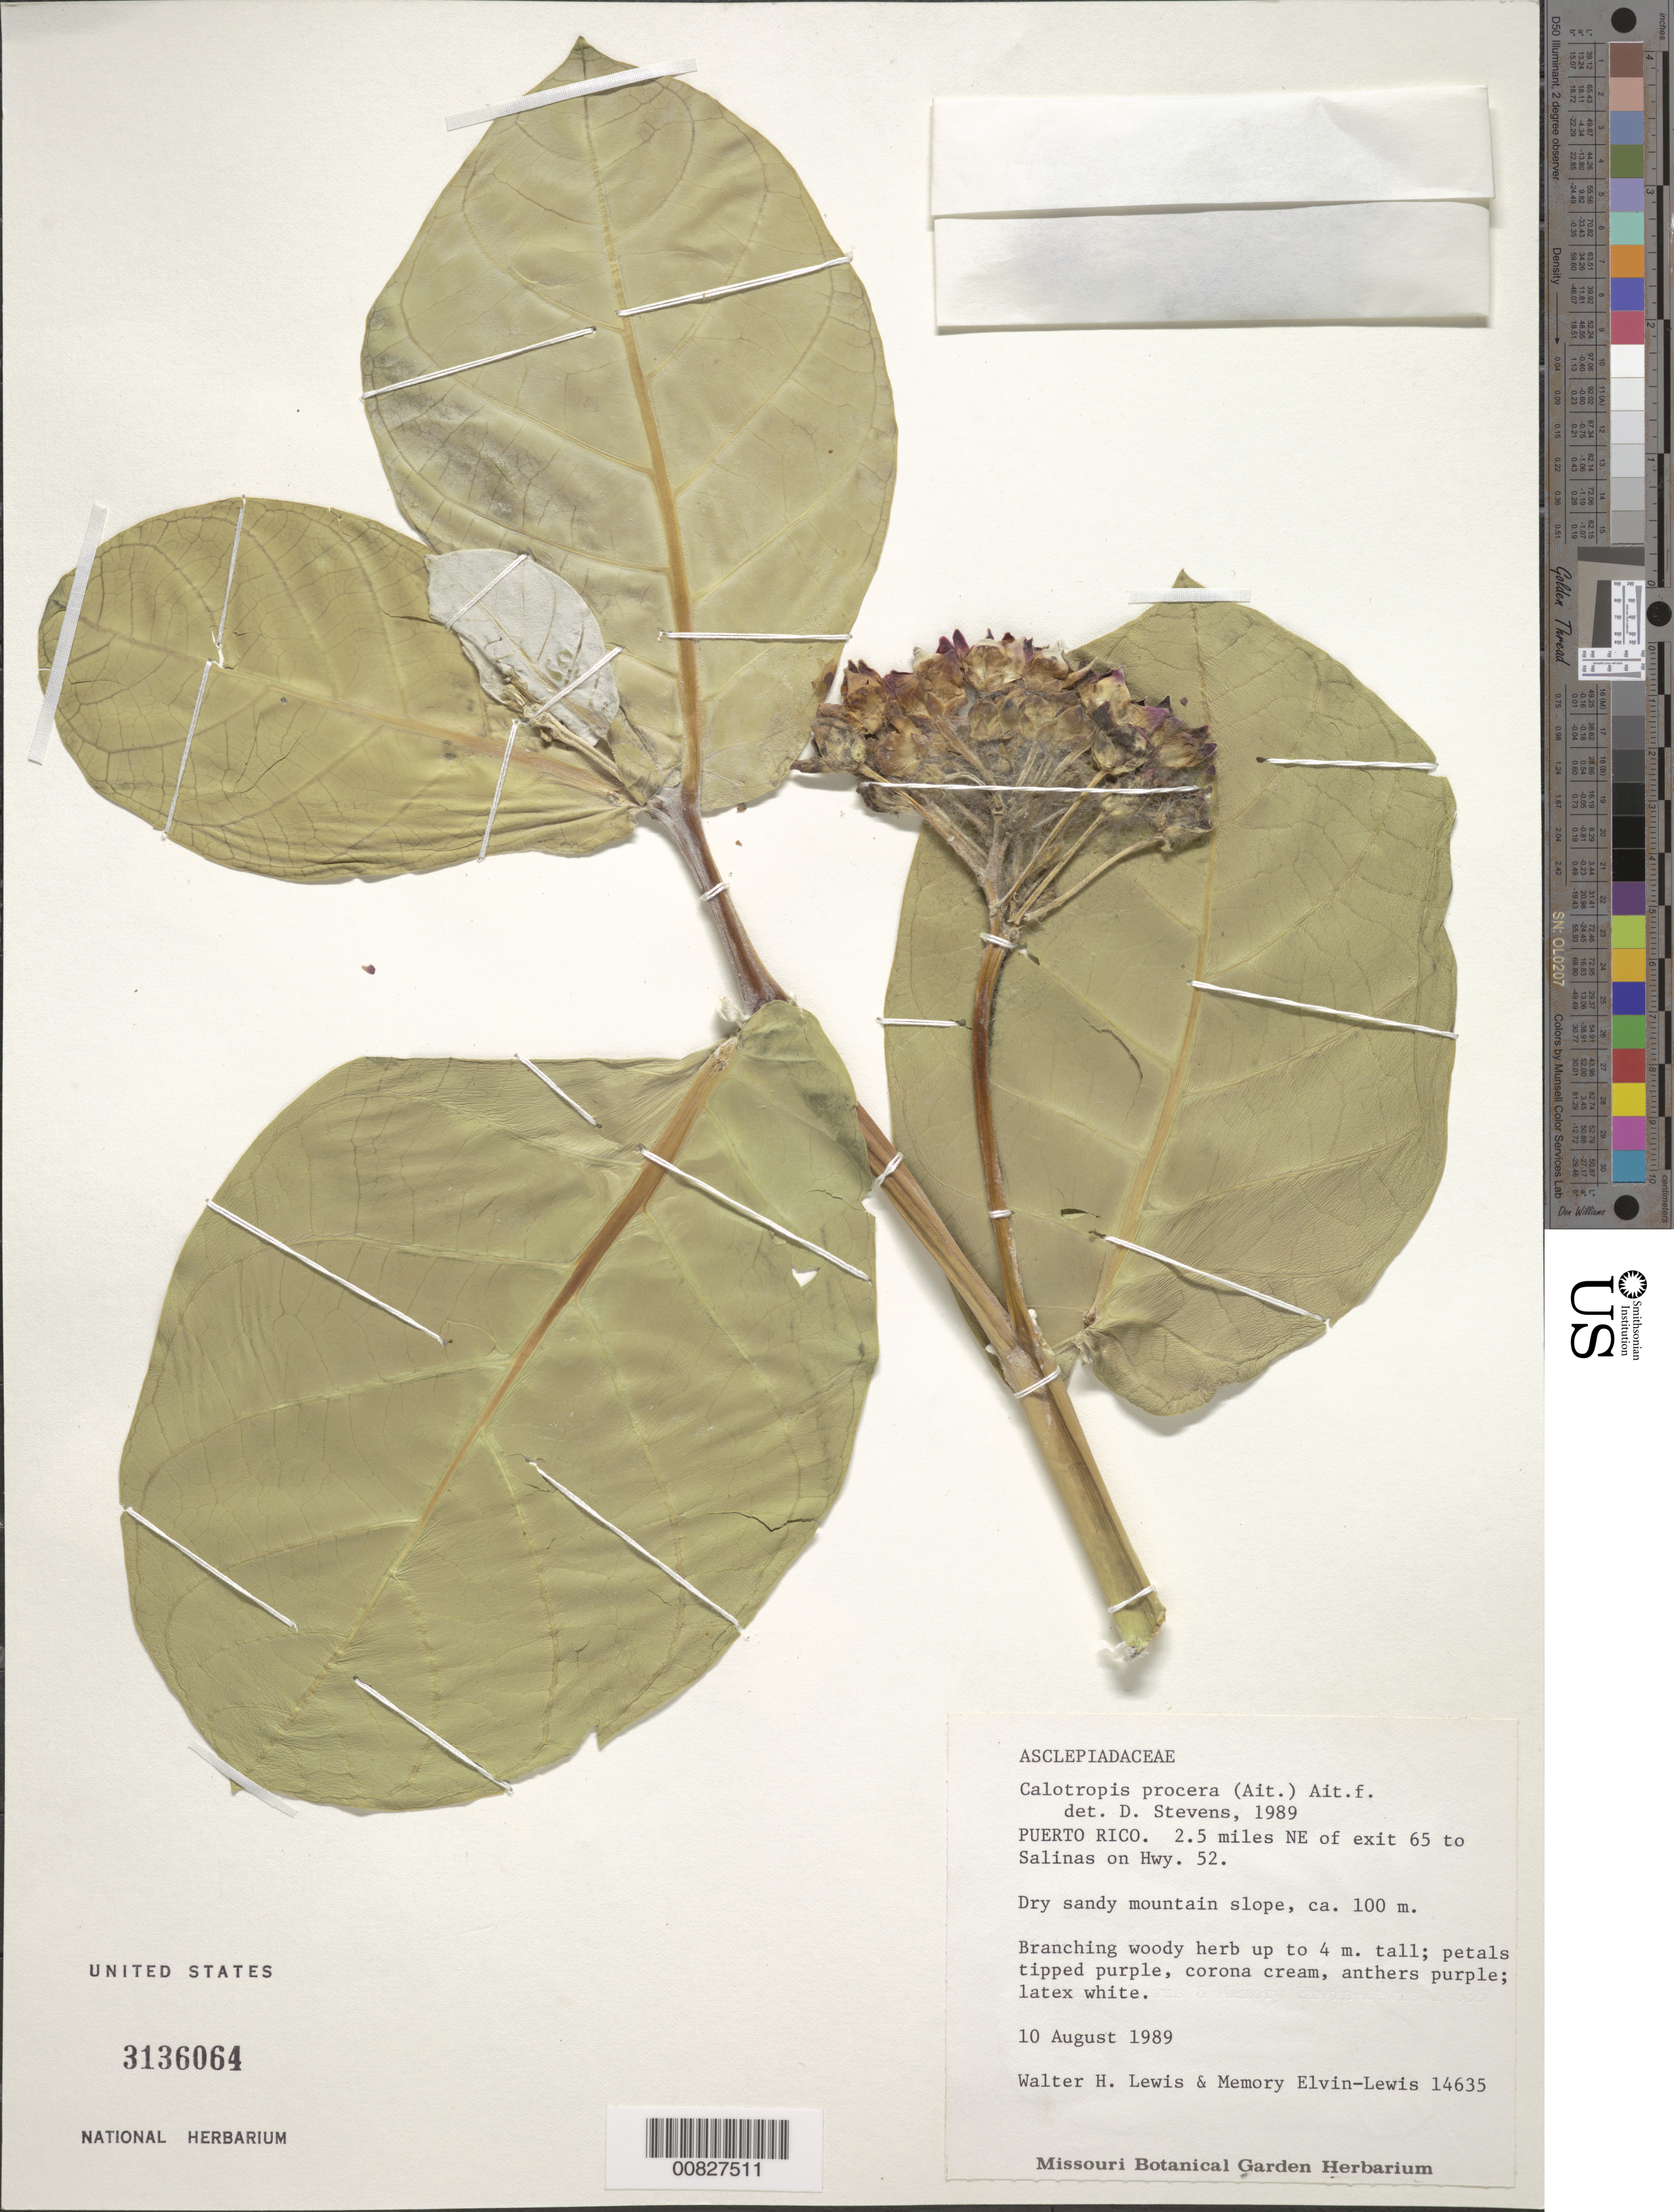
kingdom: Plantae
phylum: Tracheophyta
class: Magnoliopsida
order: Gentianales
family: Apocynaceae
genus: Calotropis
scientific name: Calotropis procera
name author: (Aiton) W.T. Aiton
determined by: Stevens, D.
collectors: W. H. Lewis & M. Elvin-Lewis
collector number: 14635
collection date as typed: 10 Aug 1989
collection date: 1989-08-10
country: Puerto Rico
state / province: Salinas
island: Puerto Rico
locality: Salinas, Hwy. 52, 2.5 miles NE of exit 65 to Salinas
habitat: Dry sandy mountain slope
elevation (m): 100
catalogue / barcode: US 3136064